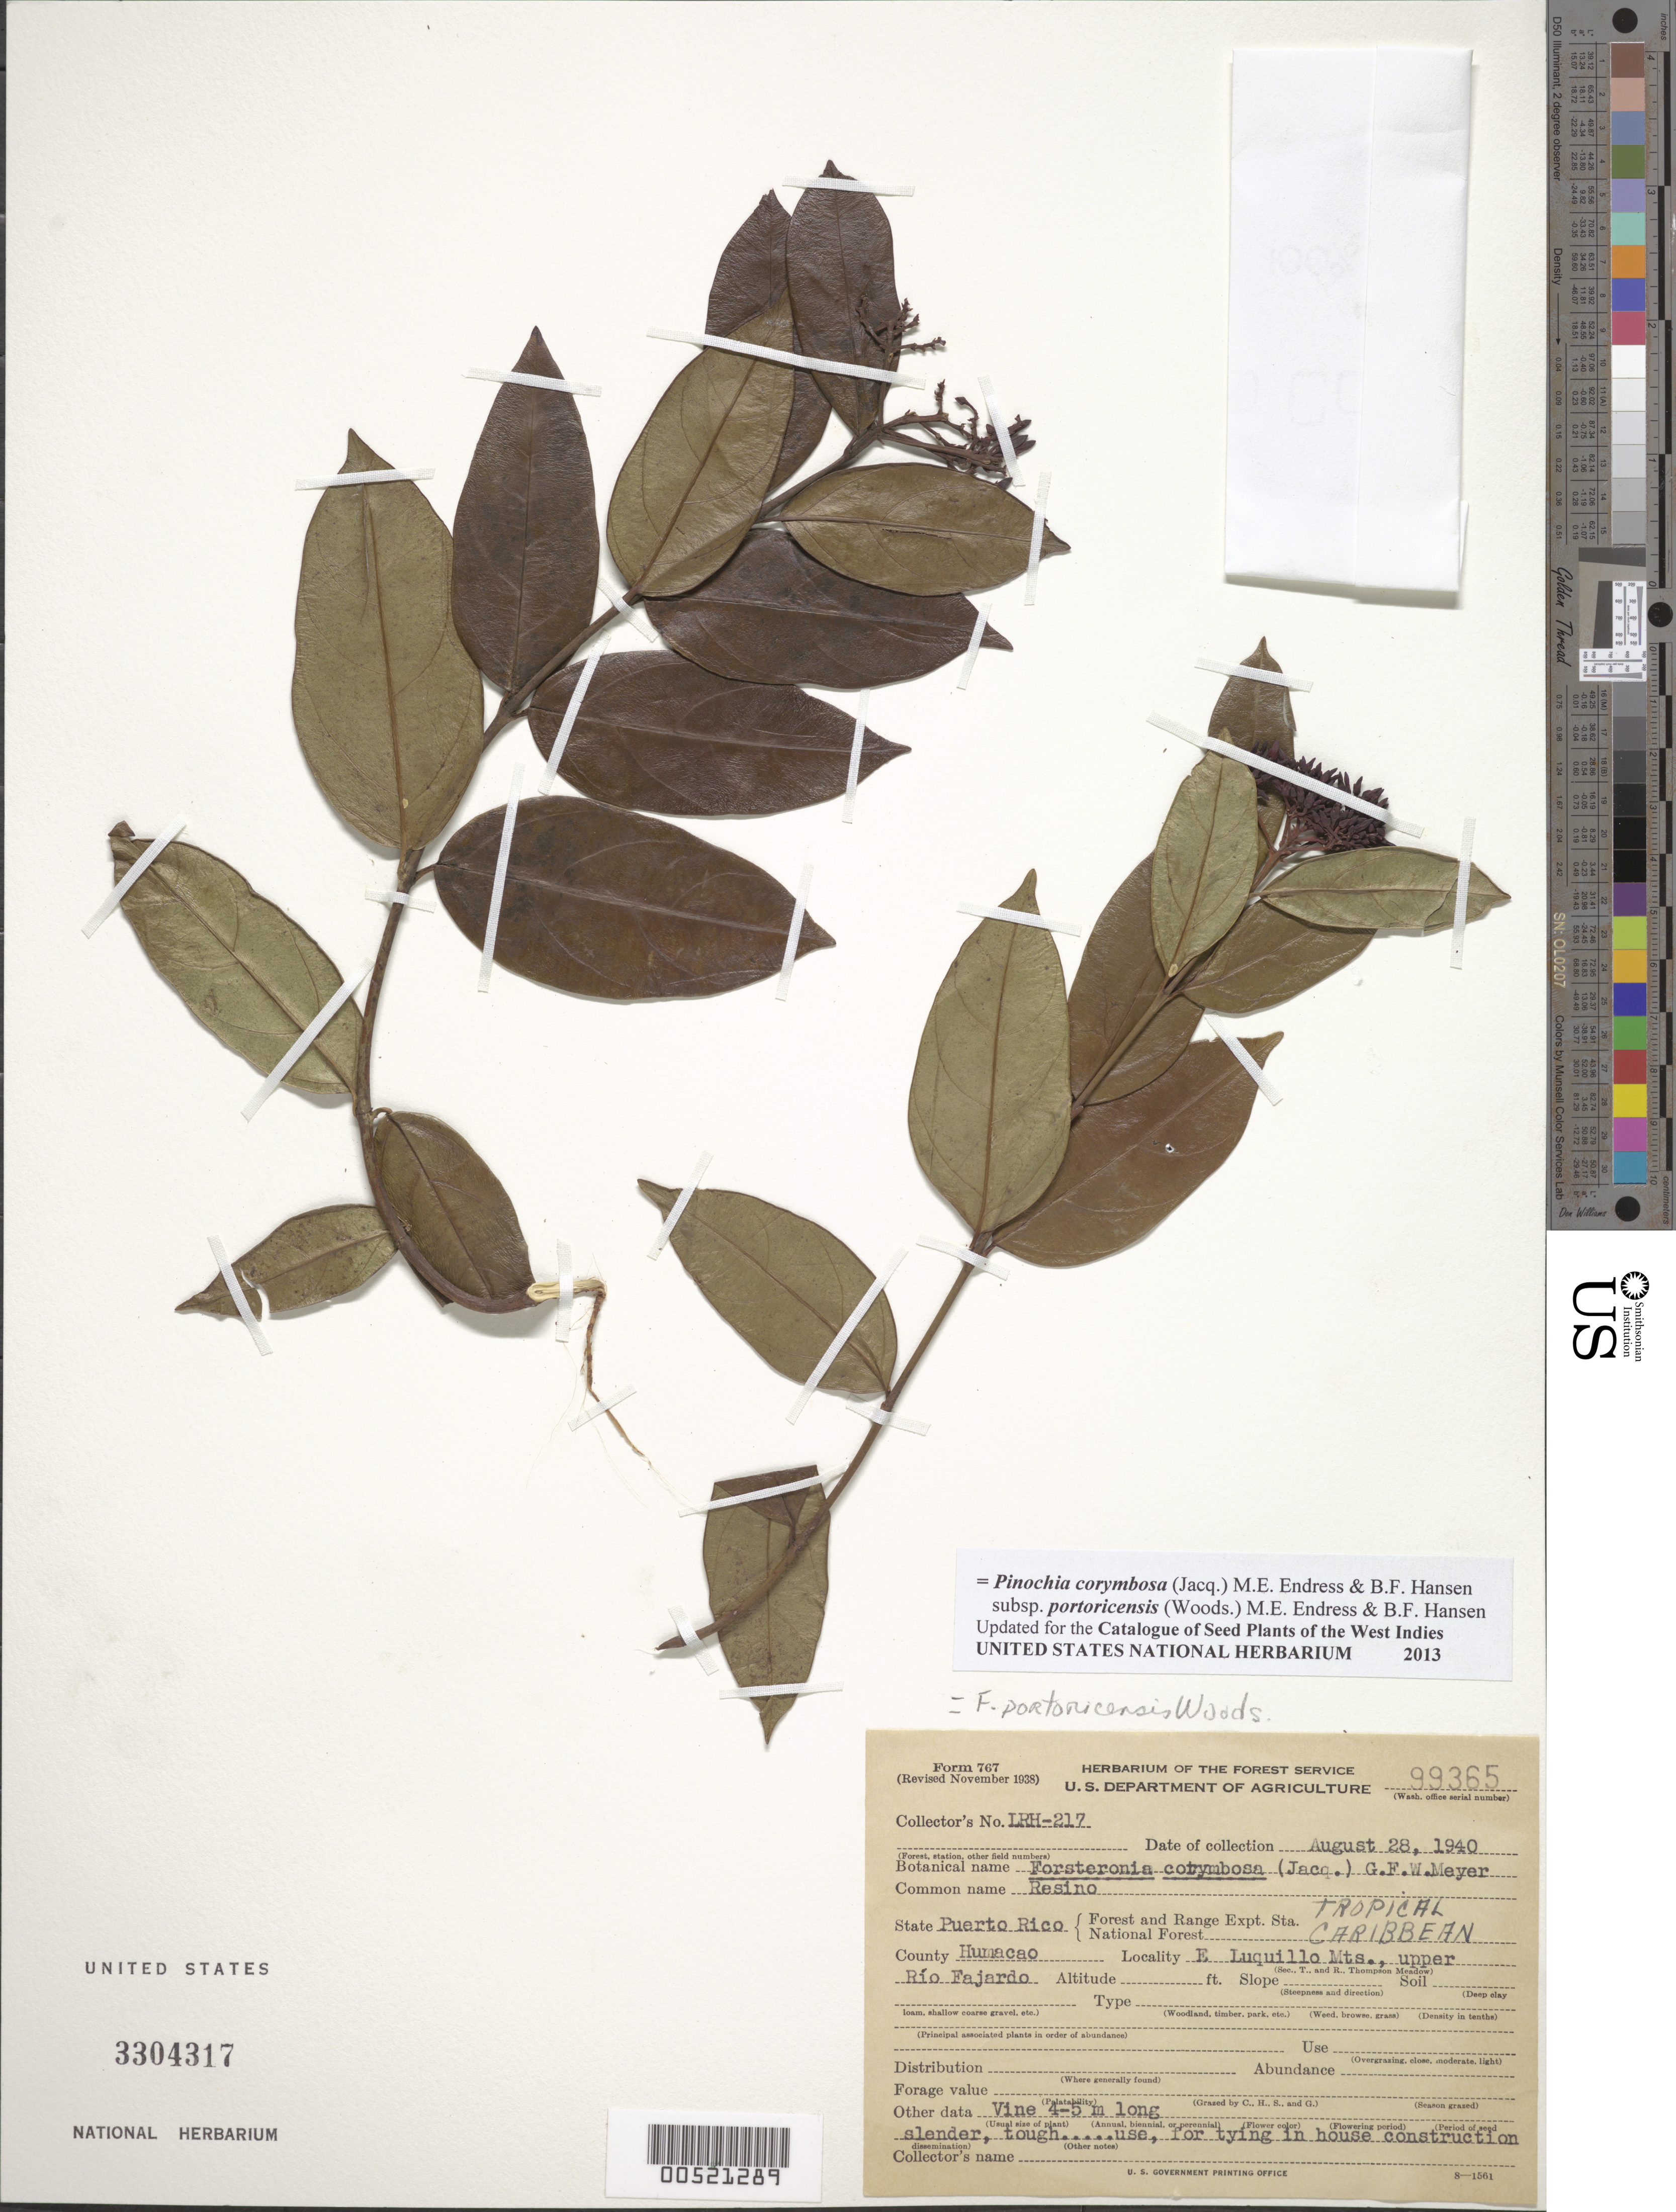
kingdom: Plantae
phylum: Tracheophyta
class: Magnoliopsida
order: Gentianales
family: Apocynaceae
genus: Pinochia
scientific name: Pinochia corymbosa subsp. portoricensis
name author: (Woodson) M.E. Endress & B.F. Hansen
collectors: L. Holdridge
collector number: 217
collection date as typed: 28 Aug 1940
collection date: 1940-08-28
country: Puerto Rico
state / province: Humacao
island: Greater Antilles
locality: Caribbean National Forest, east Luquillo Mountains, uppe Río Fajardo.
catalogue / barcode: US 3304317